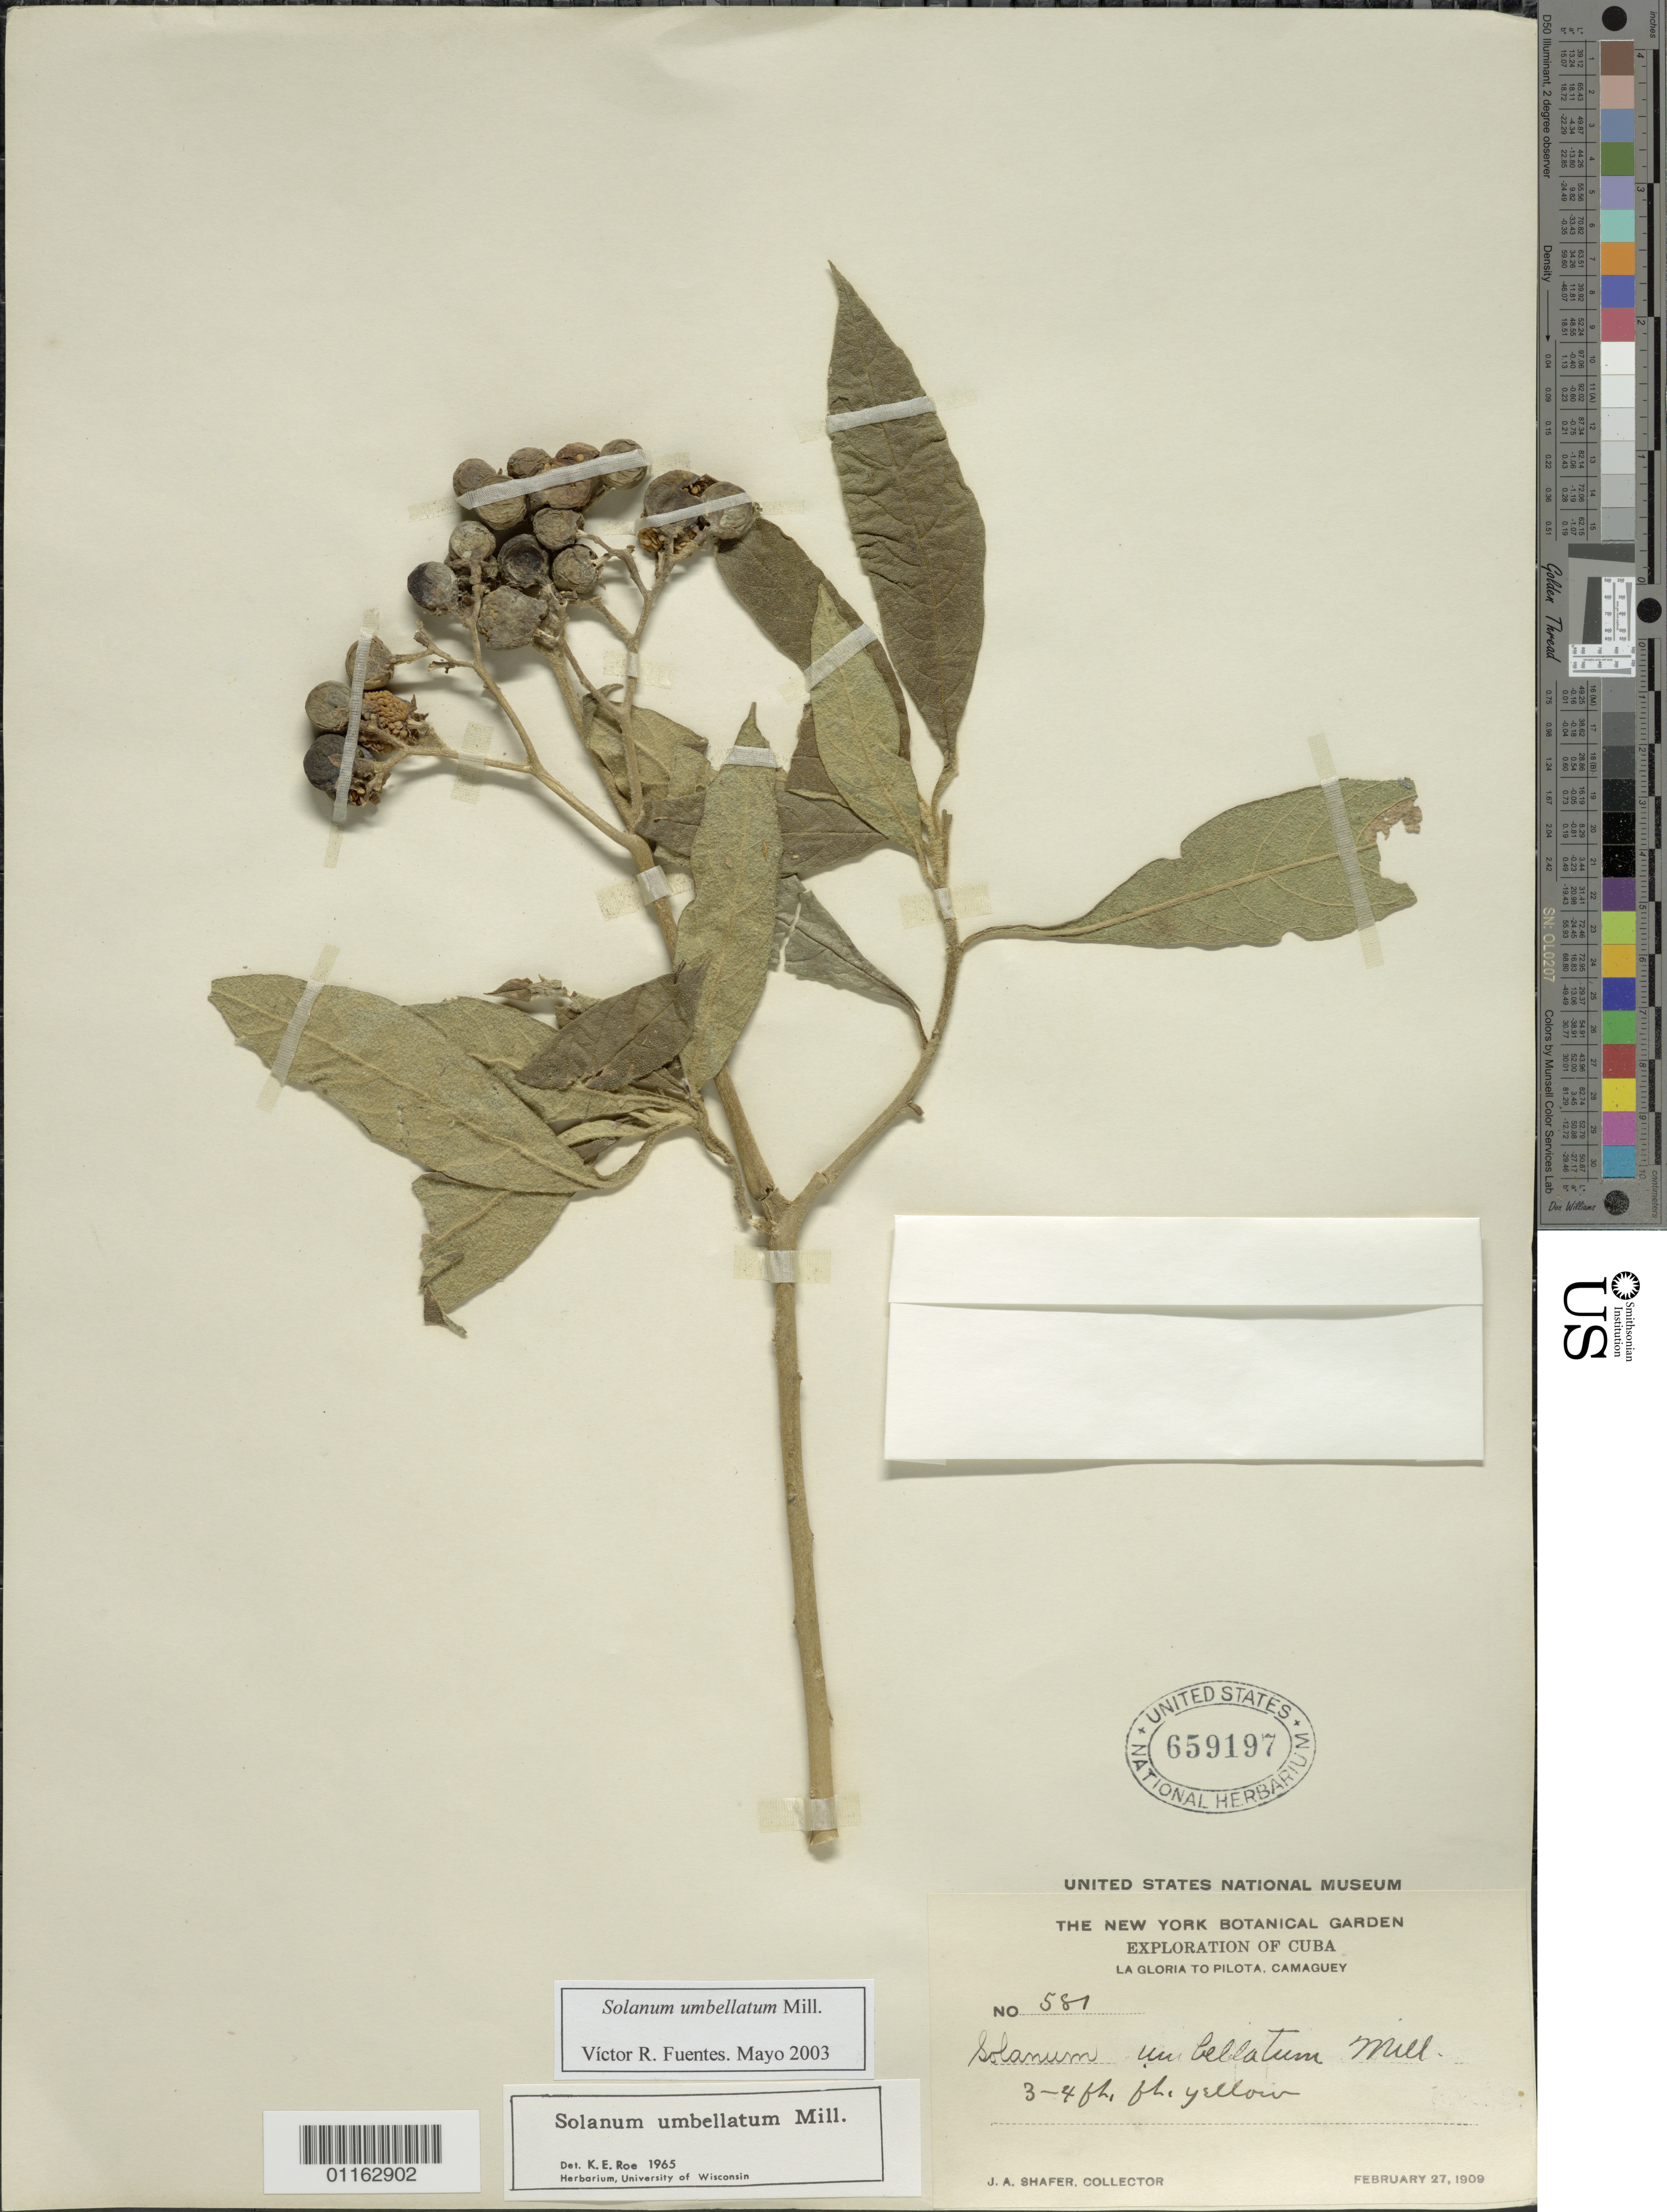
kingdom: Plantae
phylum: Tracheophyta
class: Magnoliopsida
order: Solanales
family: Solanaceae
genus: Solanum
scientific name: Solanum umbellatum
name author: Mill.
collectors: J. A. Shafer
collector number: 587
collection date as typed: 27 Feb 1909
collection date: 1909-02-27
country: Cuba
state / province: Camagüey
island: Cuba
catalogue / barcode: US 659197